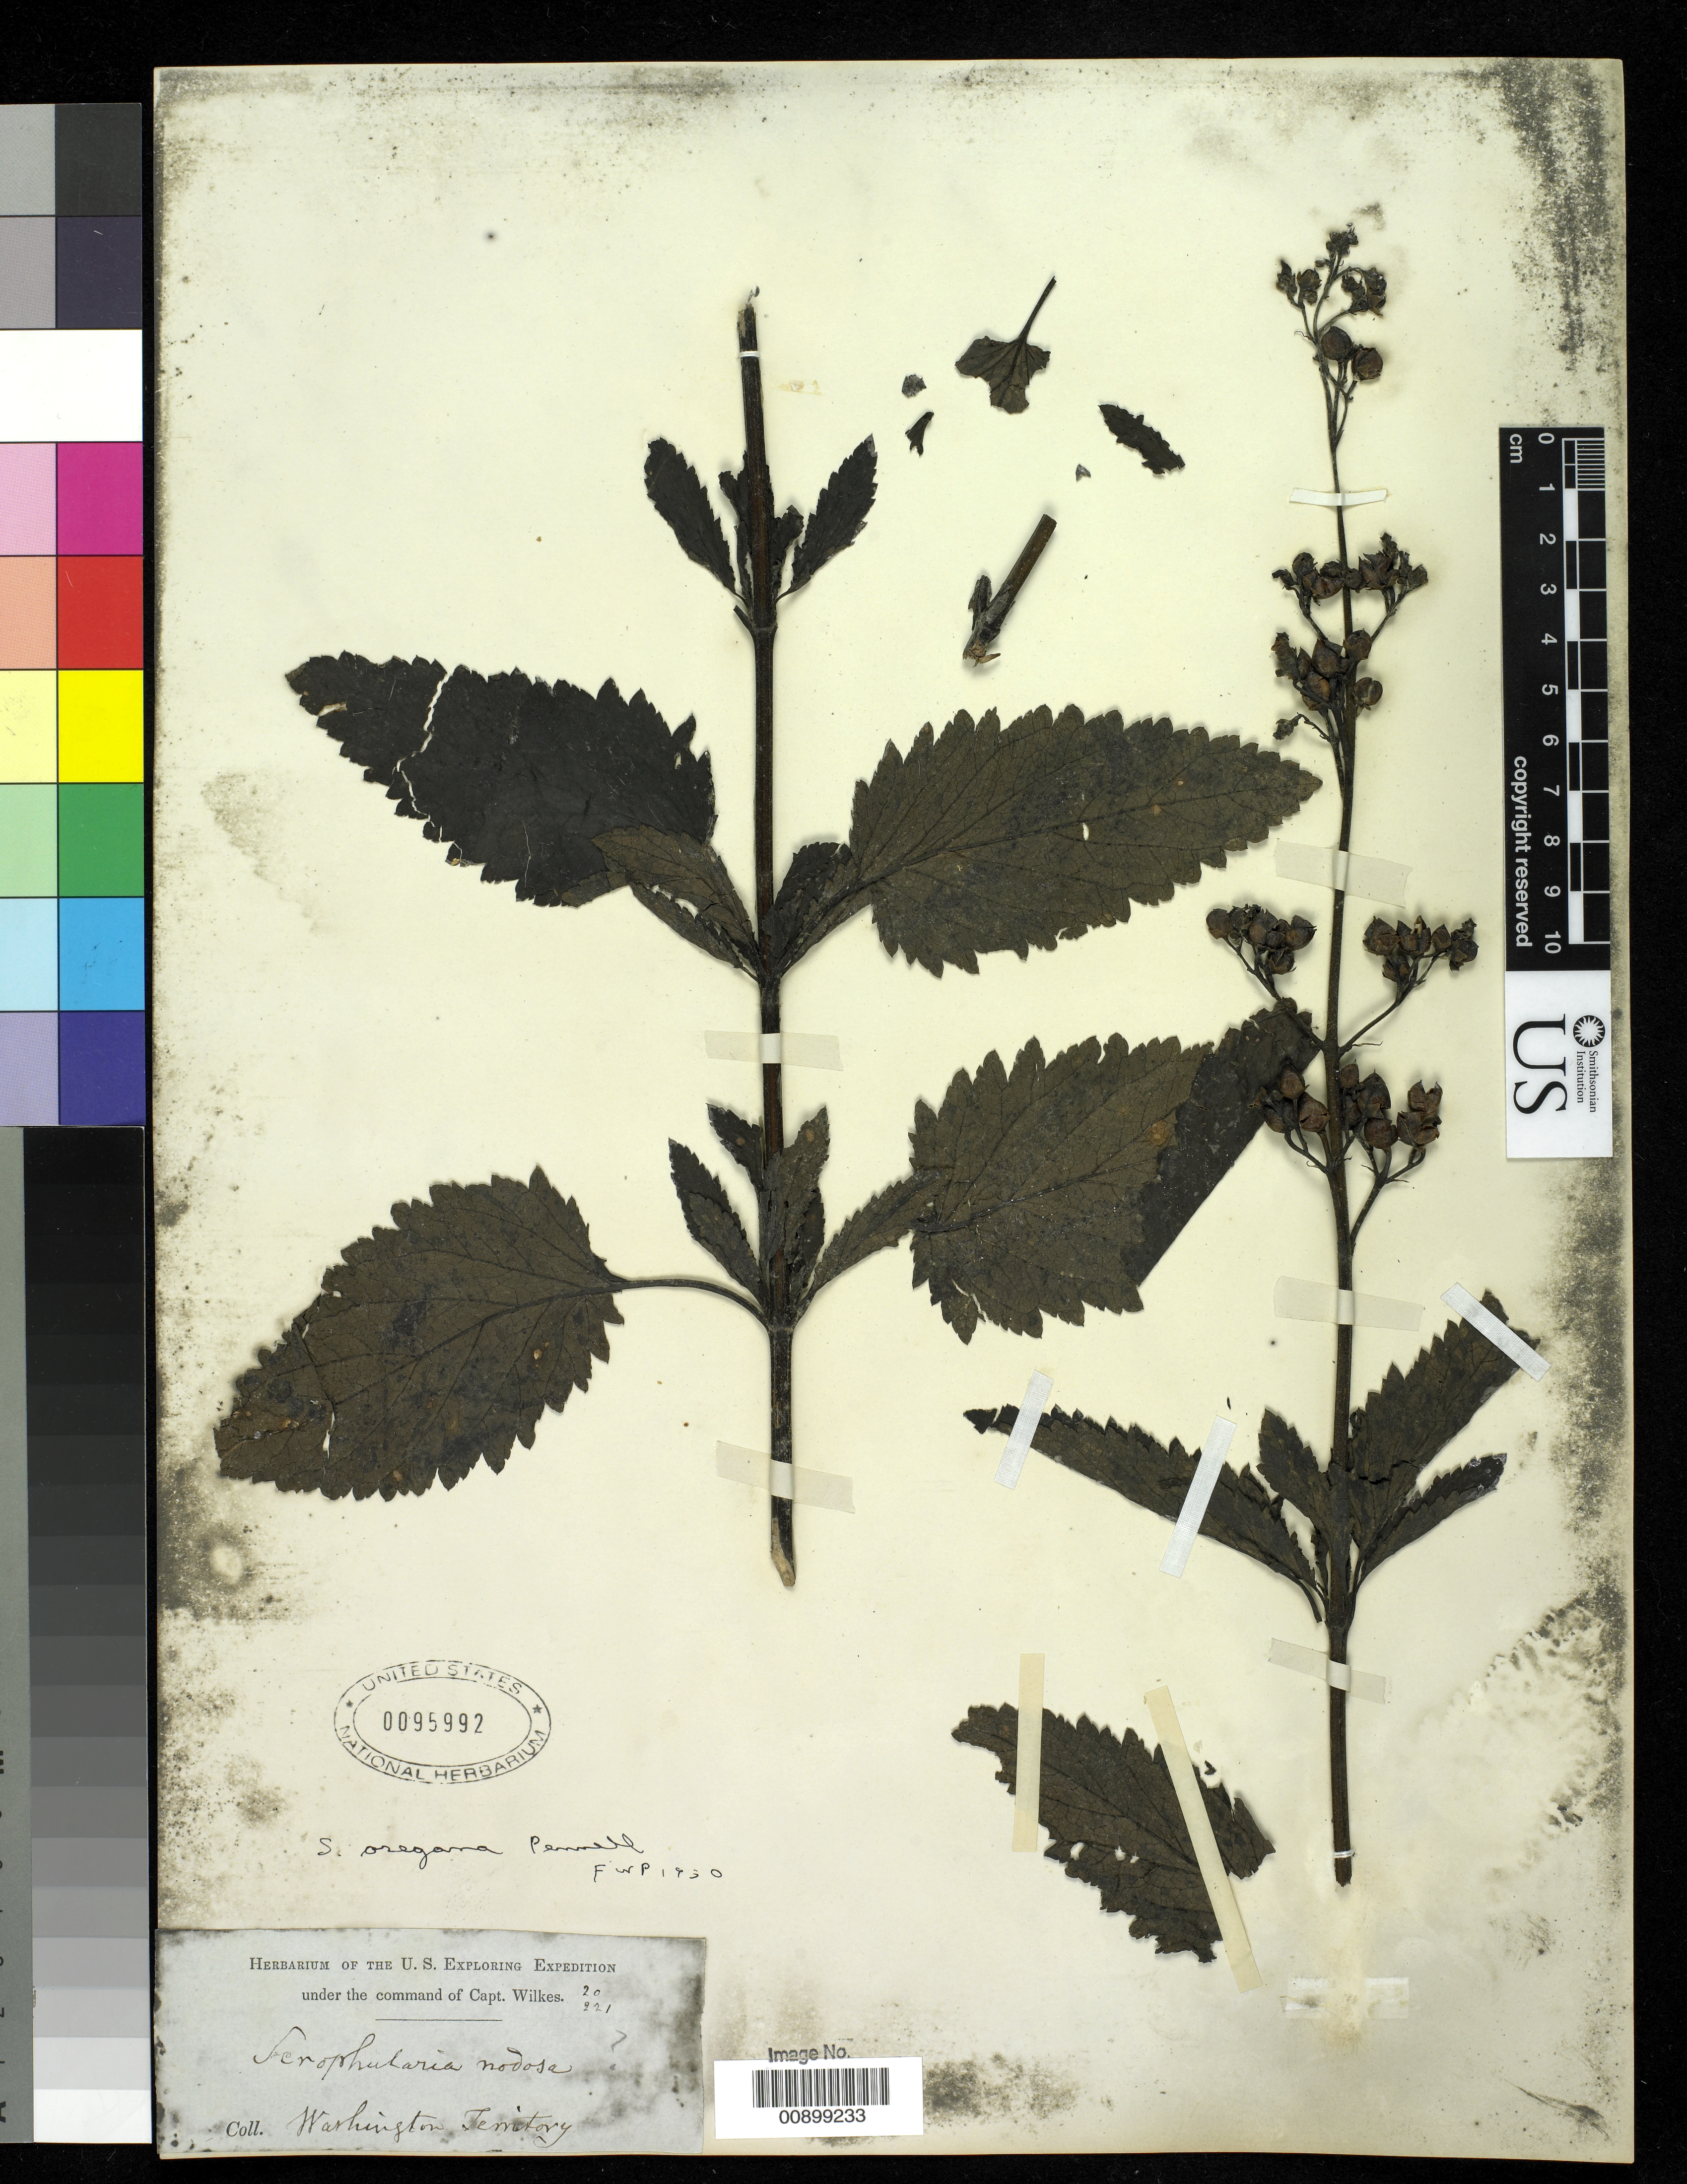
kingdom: Plantae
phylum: Tracheophyta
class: Magnoliopsida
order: Lamiales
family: Scrophulariaceae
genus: Scrophularia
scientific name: Scrophularia oregana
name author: Pennell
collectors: Wilkes Explor. Exped.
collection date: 1838/1842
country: United States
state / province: Washington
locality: Washington Territory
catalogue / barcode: US 95992